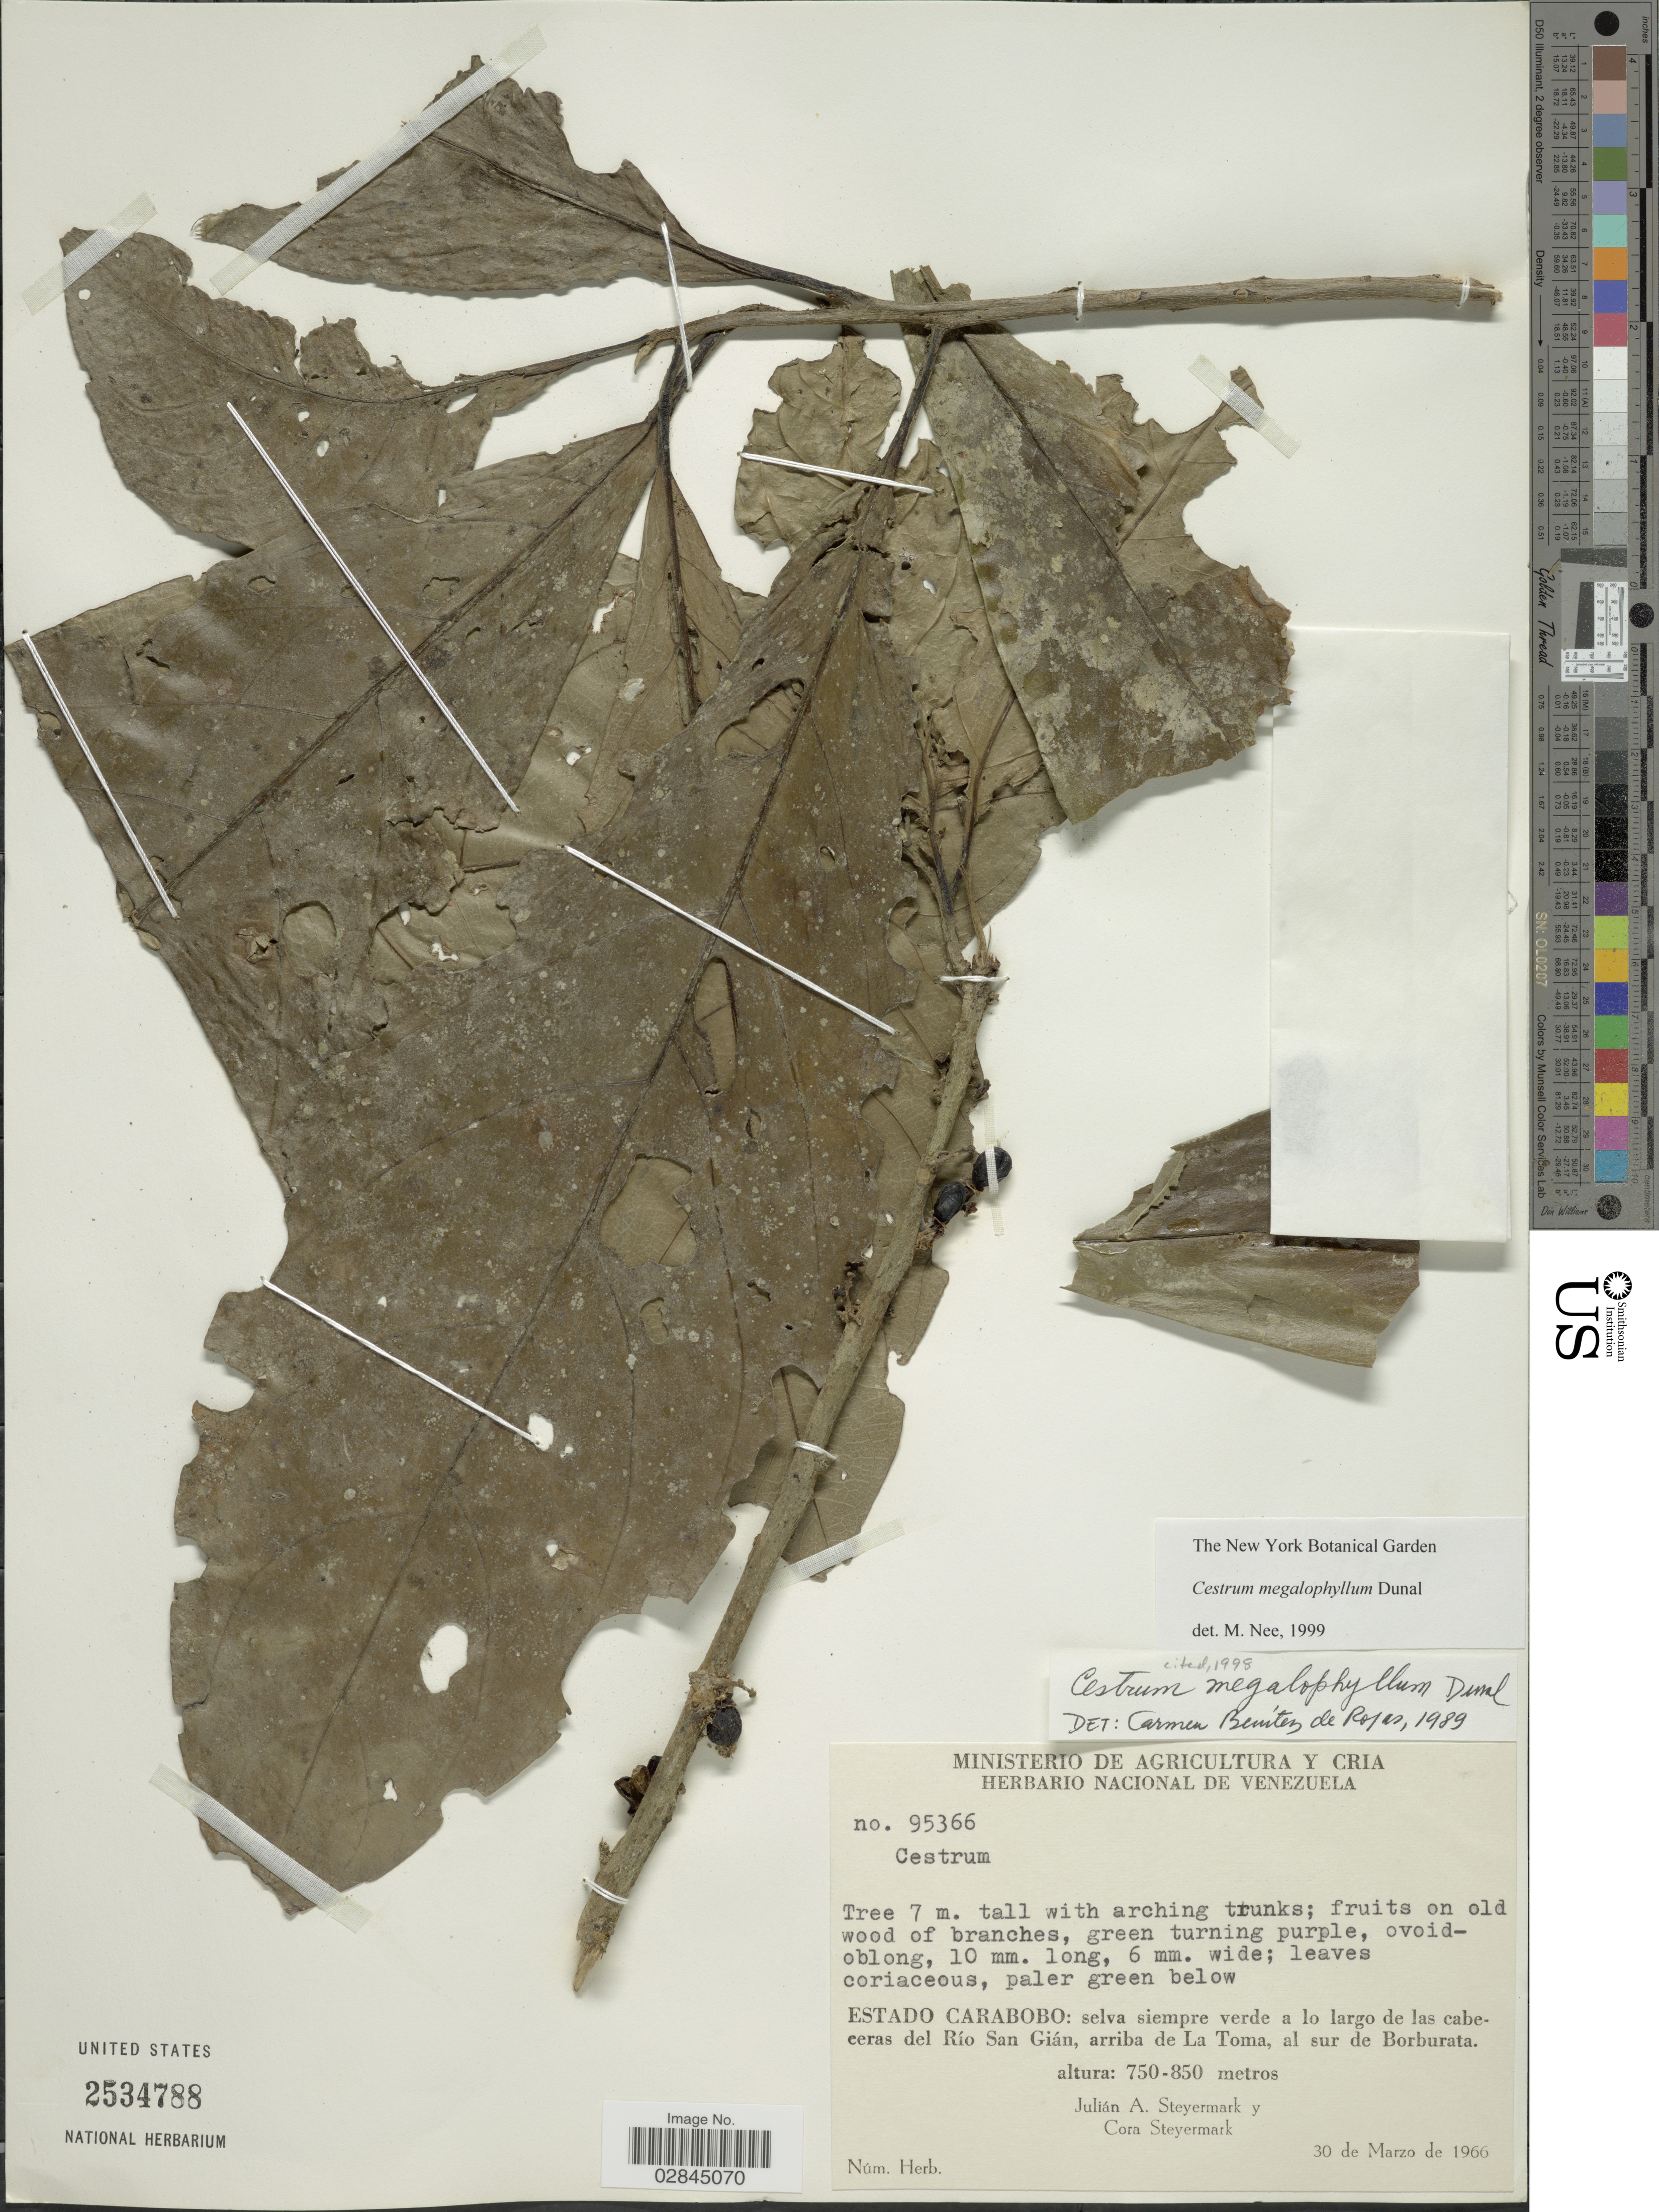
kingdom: Plantae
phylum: Tracheophyta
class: Magnoliopsida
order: Solanales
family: Solanaceae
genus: Cestrum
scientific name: Cestrum schlechtendahlii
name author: G. Don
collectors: J. Steyermark & C. Steyermark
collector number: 95366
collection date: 1966-03-30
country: Venezuela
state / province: Carabobo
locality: Selva siempre verde a lo largo de las cabeceras del Río San Gián, arriba de La Toma, al sur de Borburata.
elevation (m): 750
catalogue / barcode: US 2534788